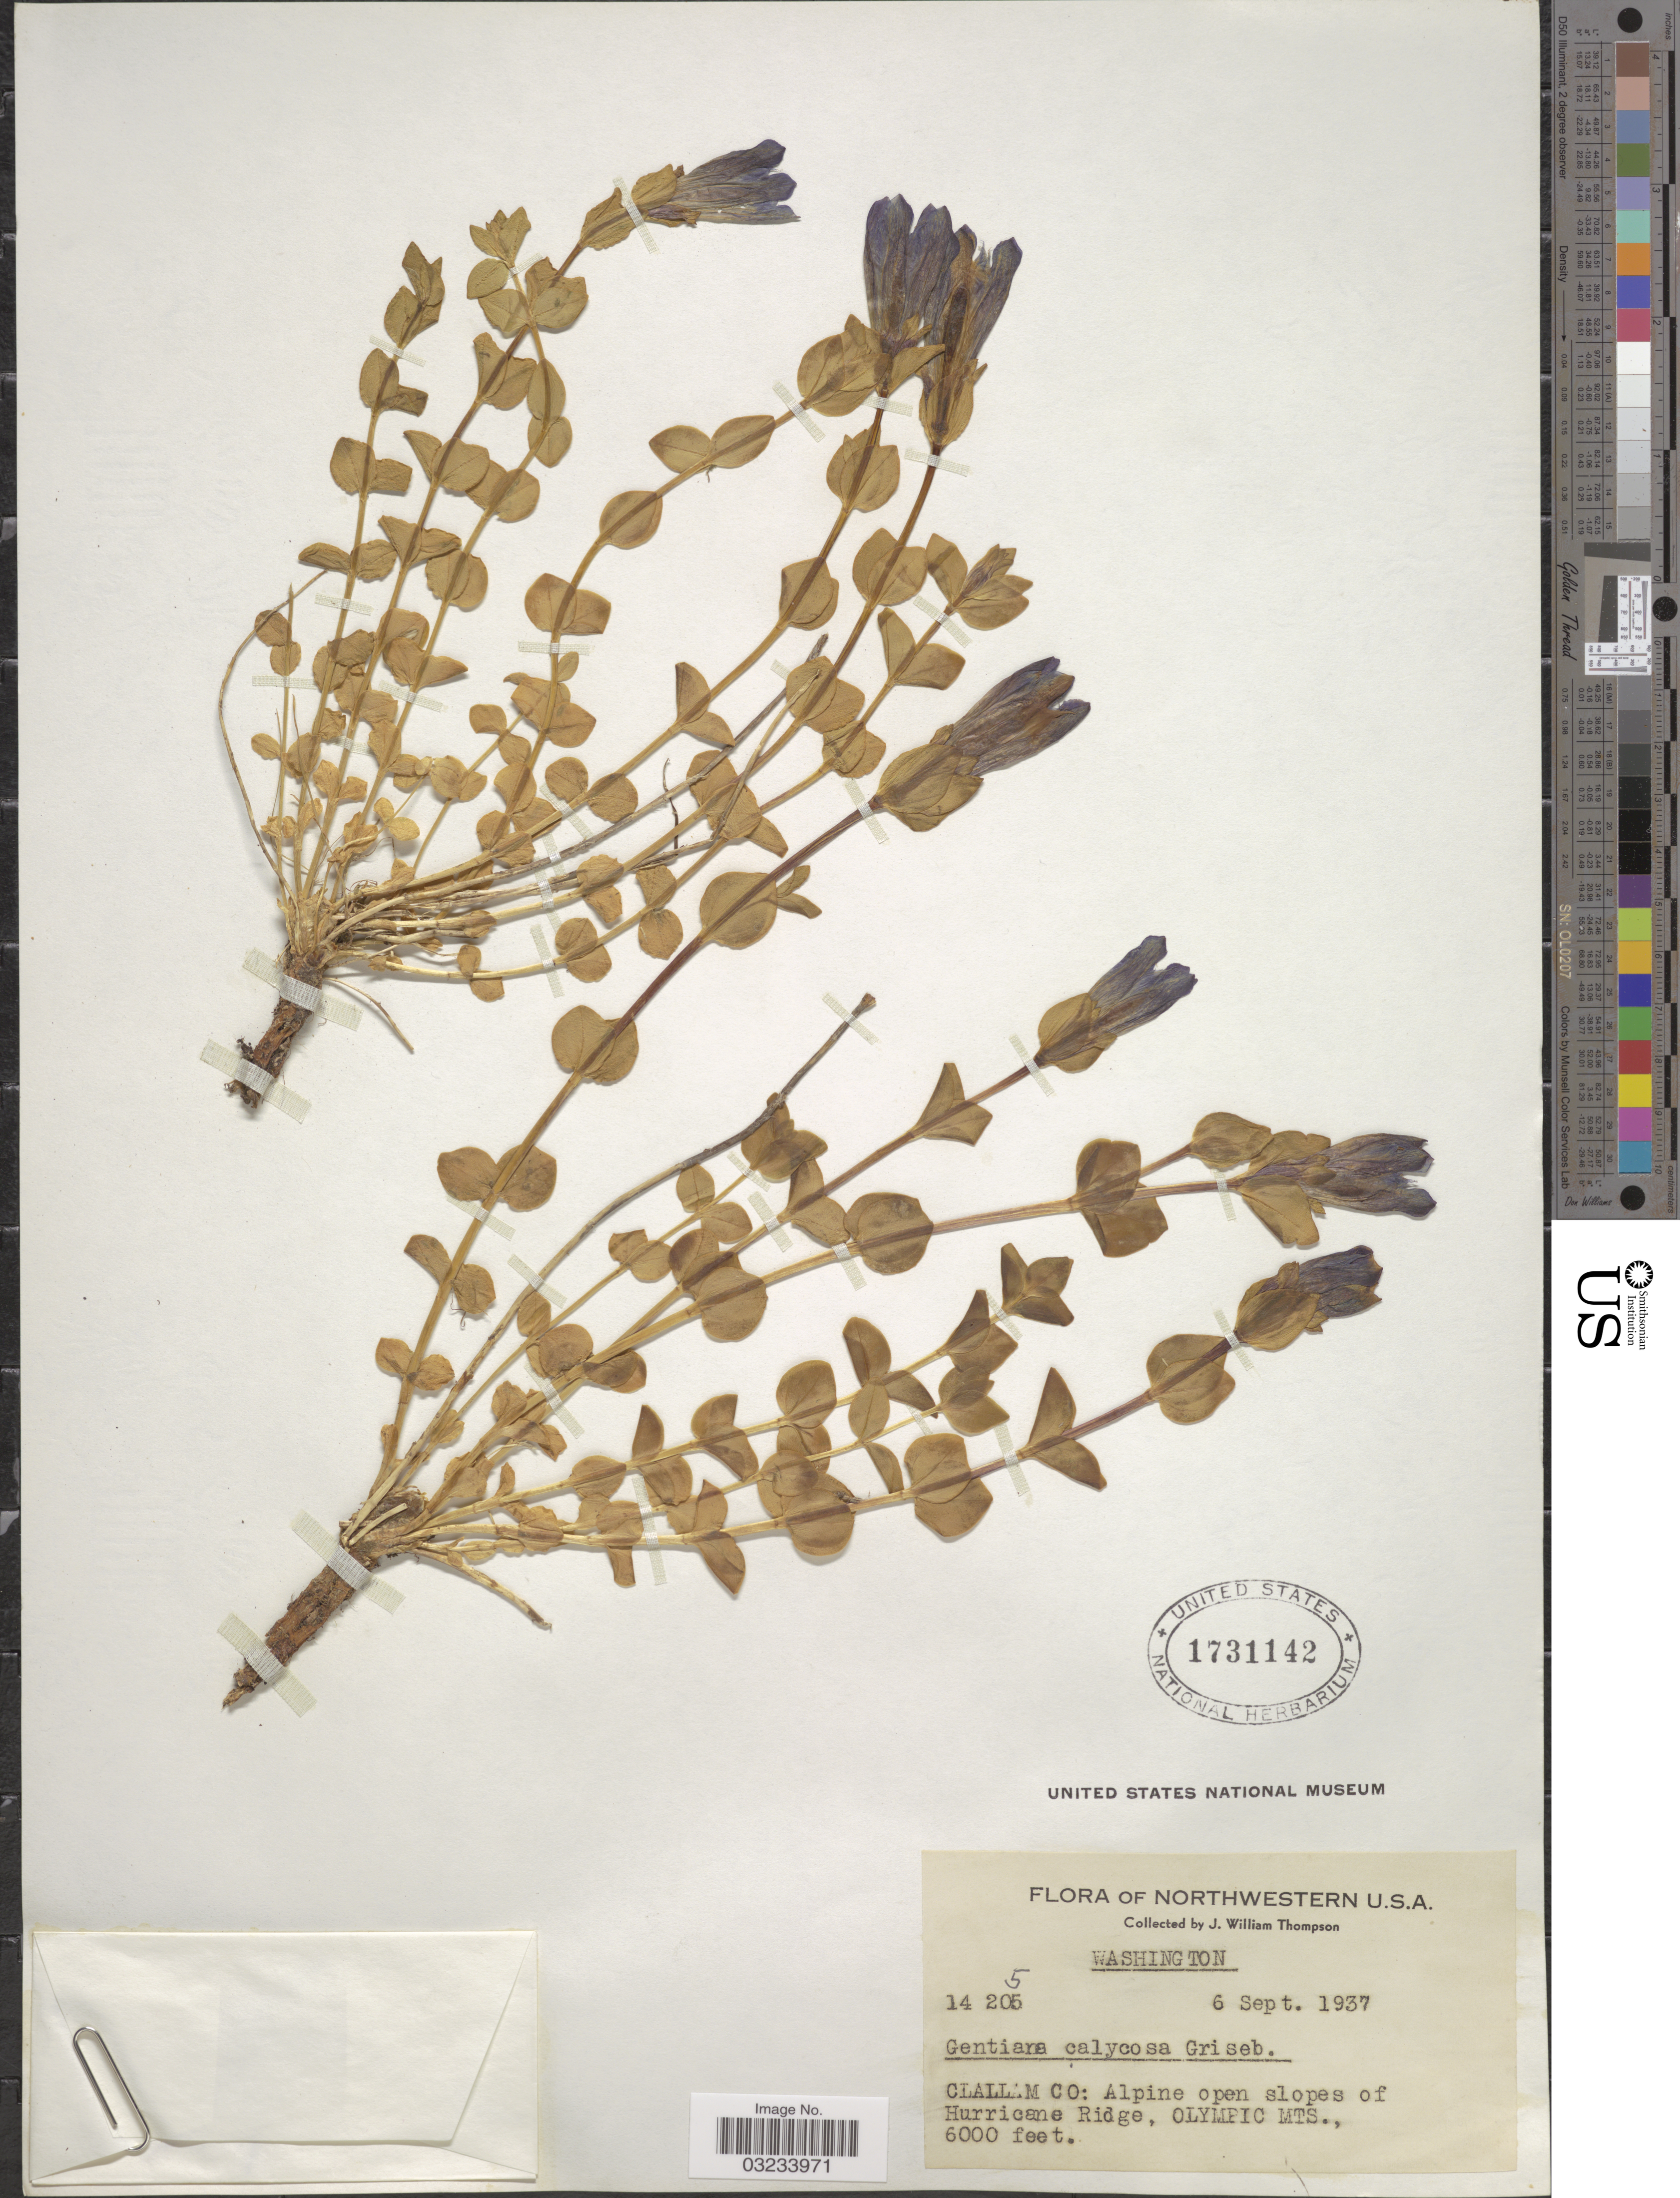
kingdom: Plantae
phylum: Tracheophyta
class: Magnoliopsida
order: Gentianales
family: Gentianaceae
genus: Gentiana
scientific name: Gentiana calycosa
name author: Griseb.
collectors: J. W. Thompson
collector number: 14205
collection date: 1937-09-06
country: United States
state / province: Washington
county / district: Clallam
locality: Clallam Co: Alpine open slopes of Hurricane Ridge, Olympic Mts.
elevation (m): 1829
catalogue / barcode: US 1731142